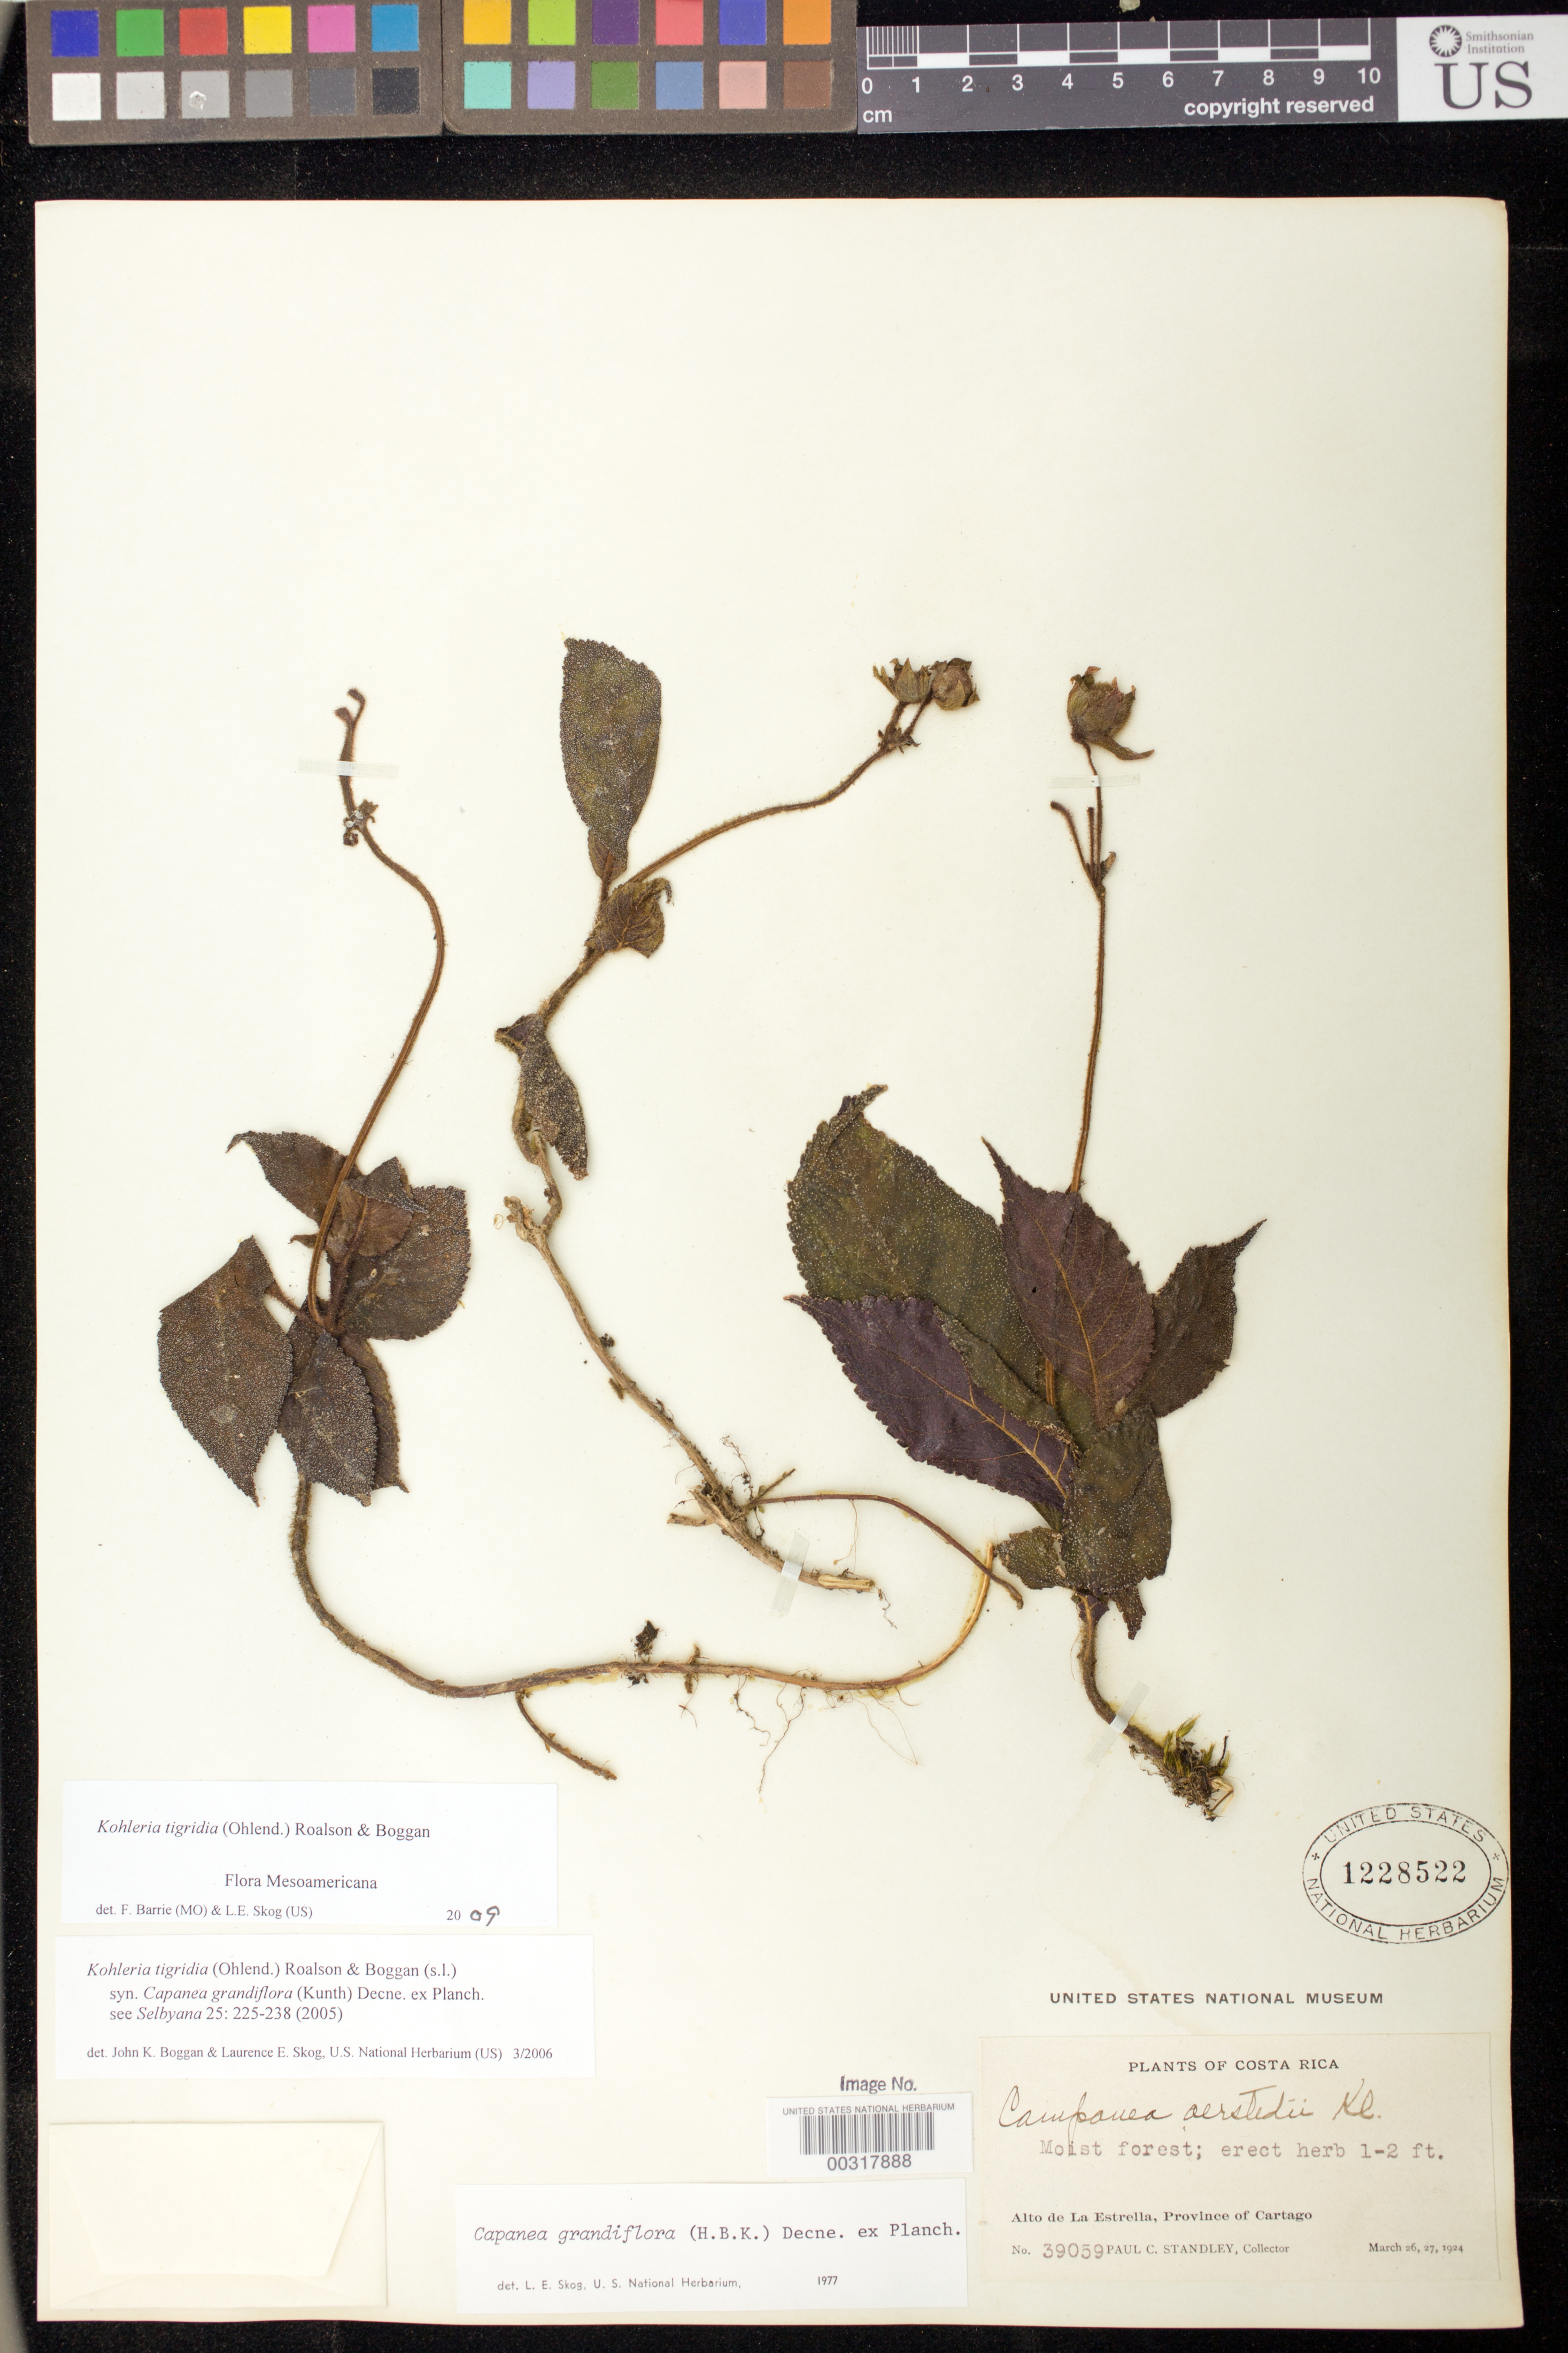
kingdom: Plantae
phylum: Tracheophyta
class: Magnoliopsida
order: Lamiales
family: Gesneriaceae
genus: Kohleria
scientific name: Kohleria tigridia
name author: (Ohlend.) Roalson & Boggan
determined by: Boggan, J. K.; Skog, L. E.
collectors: P. C. Standley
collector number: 39059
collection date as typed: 26-27 Mar 1924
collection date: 1924-03-26/1924-03-27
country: Costa Rica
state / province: Cartago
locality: Alto de la Estrella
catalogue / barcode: US 1228522